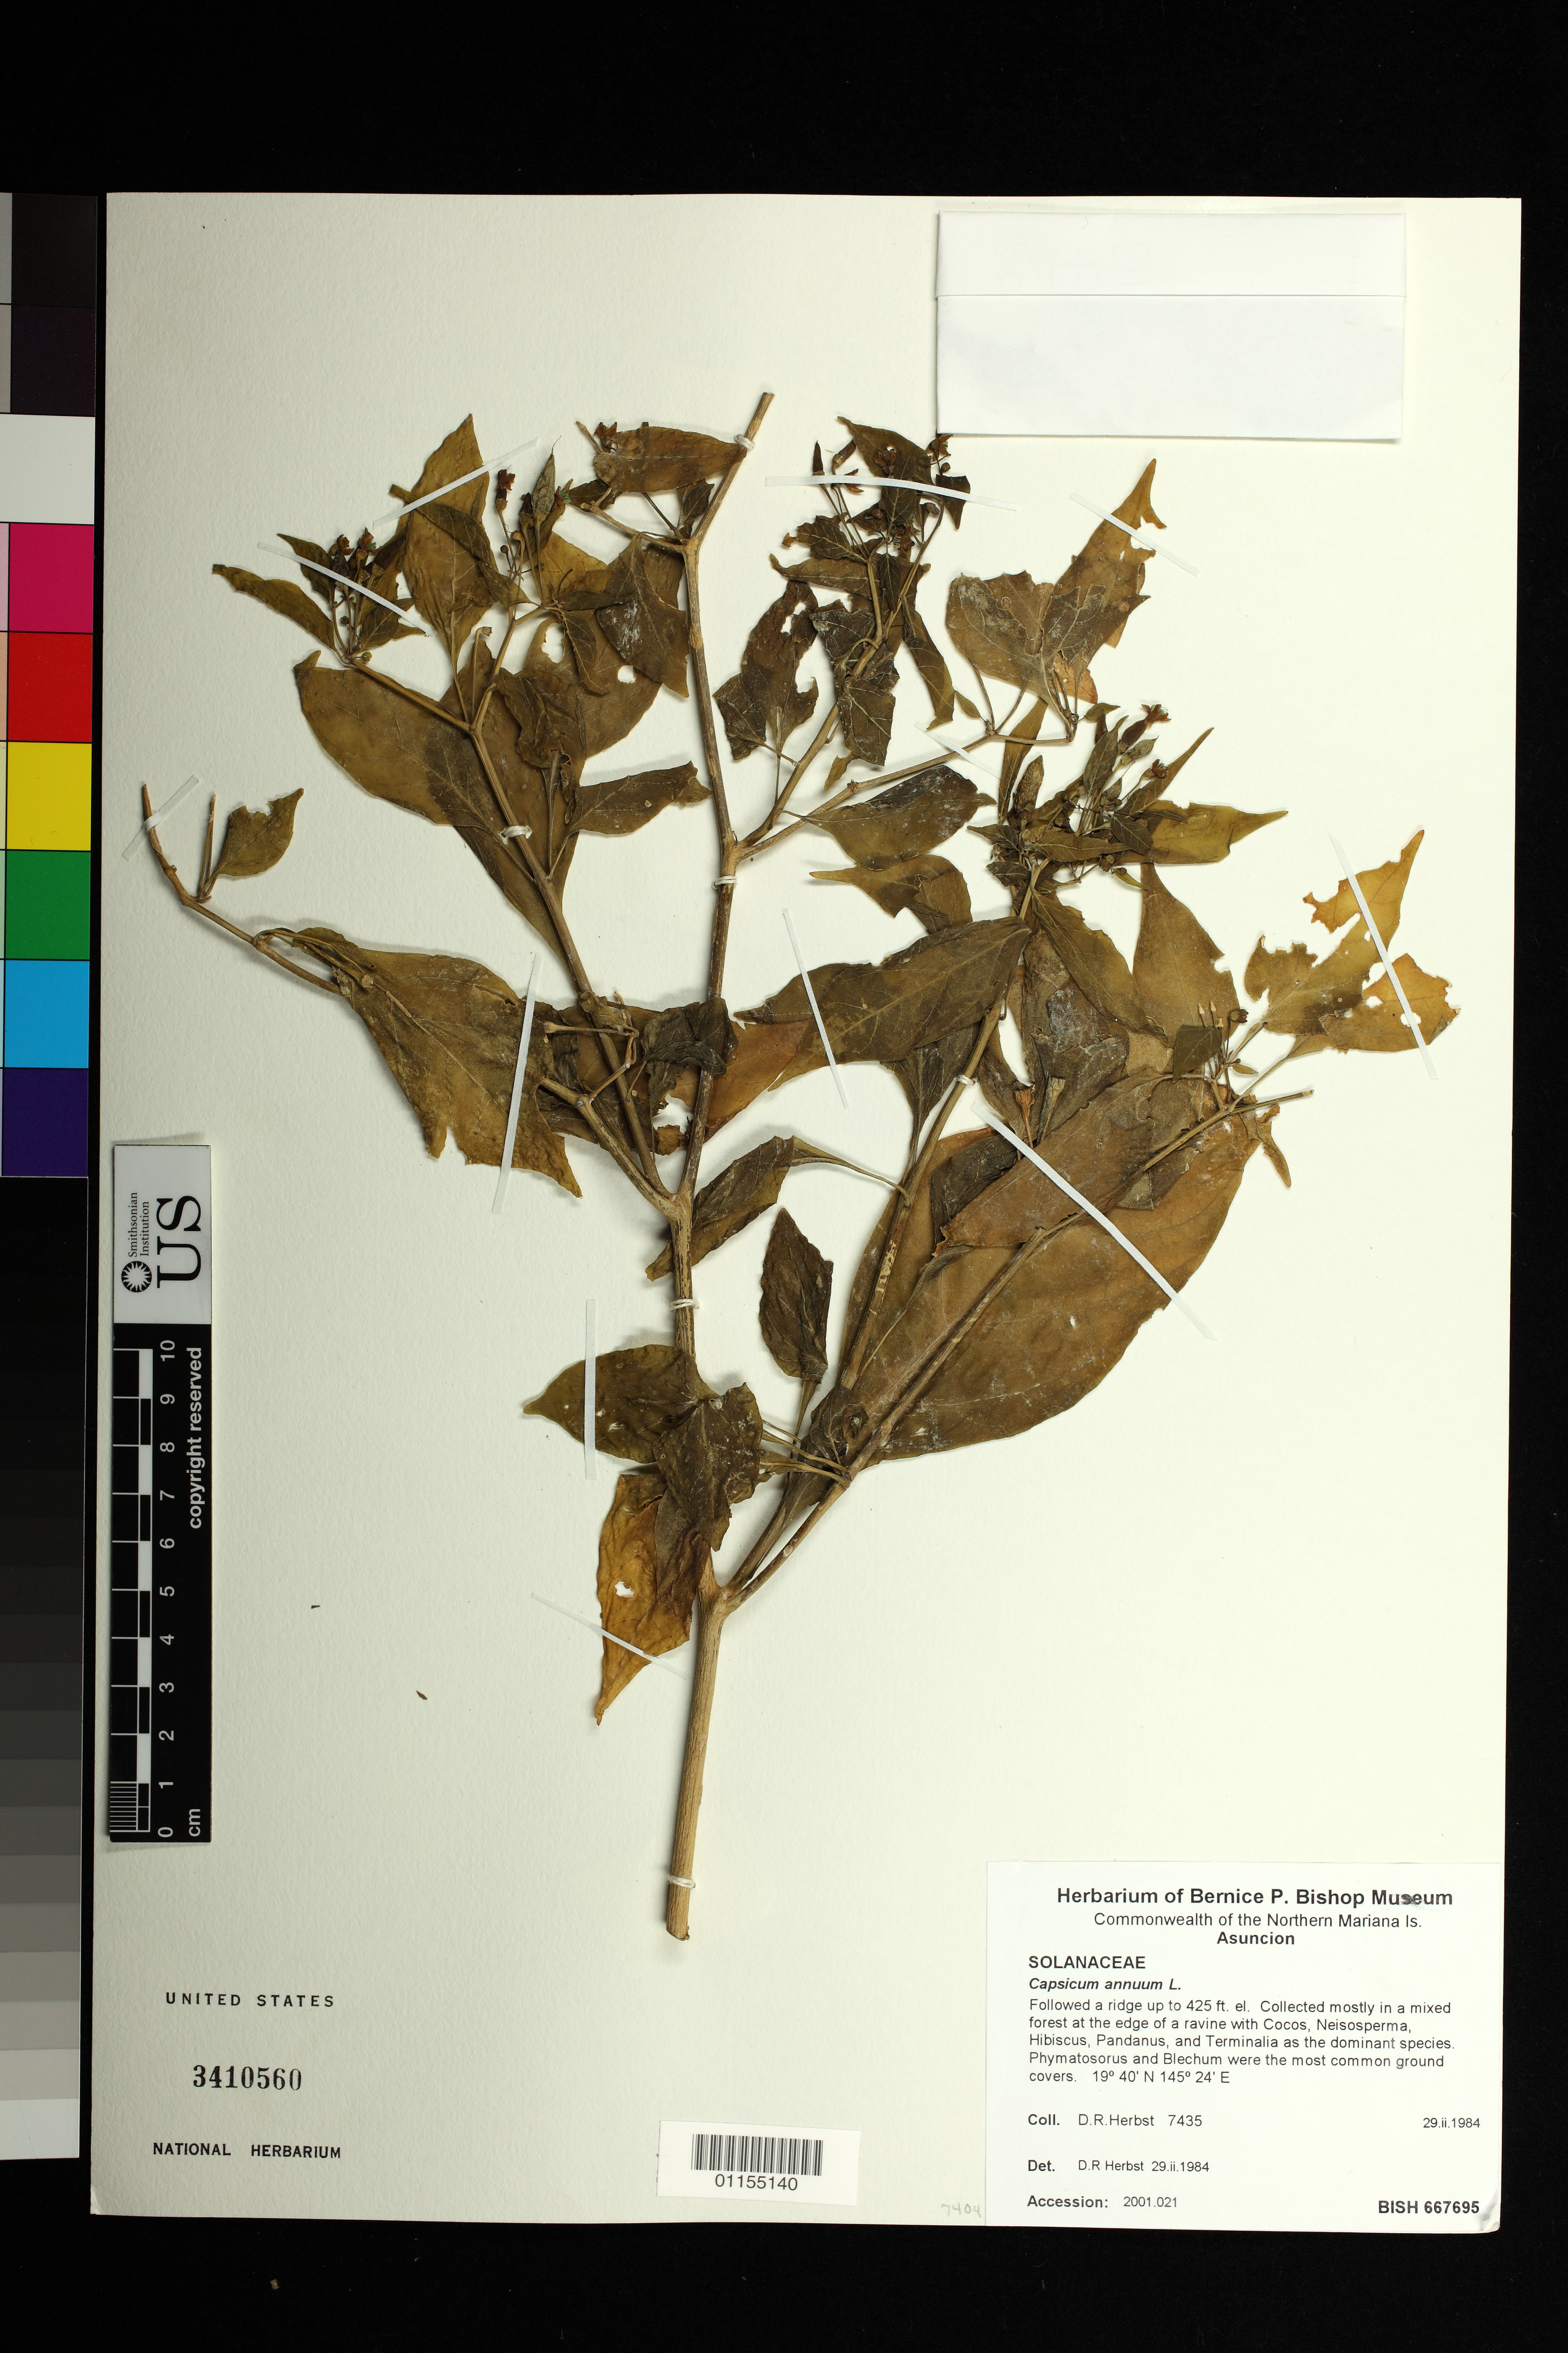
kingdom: Plantae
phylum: Tracheophyta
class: Magnoliopsida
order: Solanales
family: Solanaceae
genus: Capsicum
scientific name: Capsicum annuum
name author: L.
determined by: Herbst, D. R.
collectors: D. R. Herbst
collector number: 7435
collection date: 1984-02-29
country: Northern Mariana Islands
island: Asuncion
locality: Asuncion, followed a ridge up to 425 ft. el.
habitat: Mixed forest at the edge of a ravine.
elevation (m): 130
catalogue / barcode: US 3410560